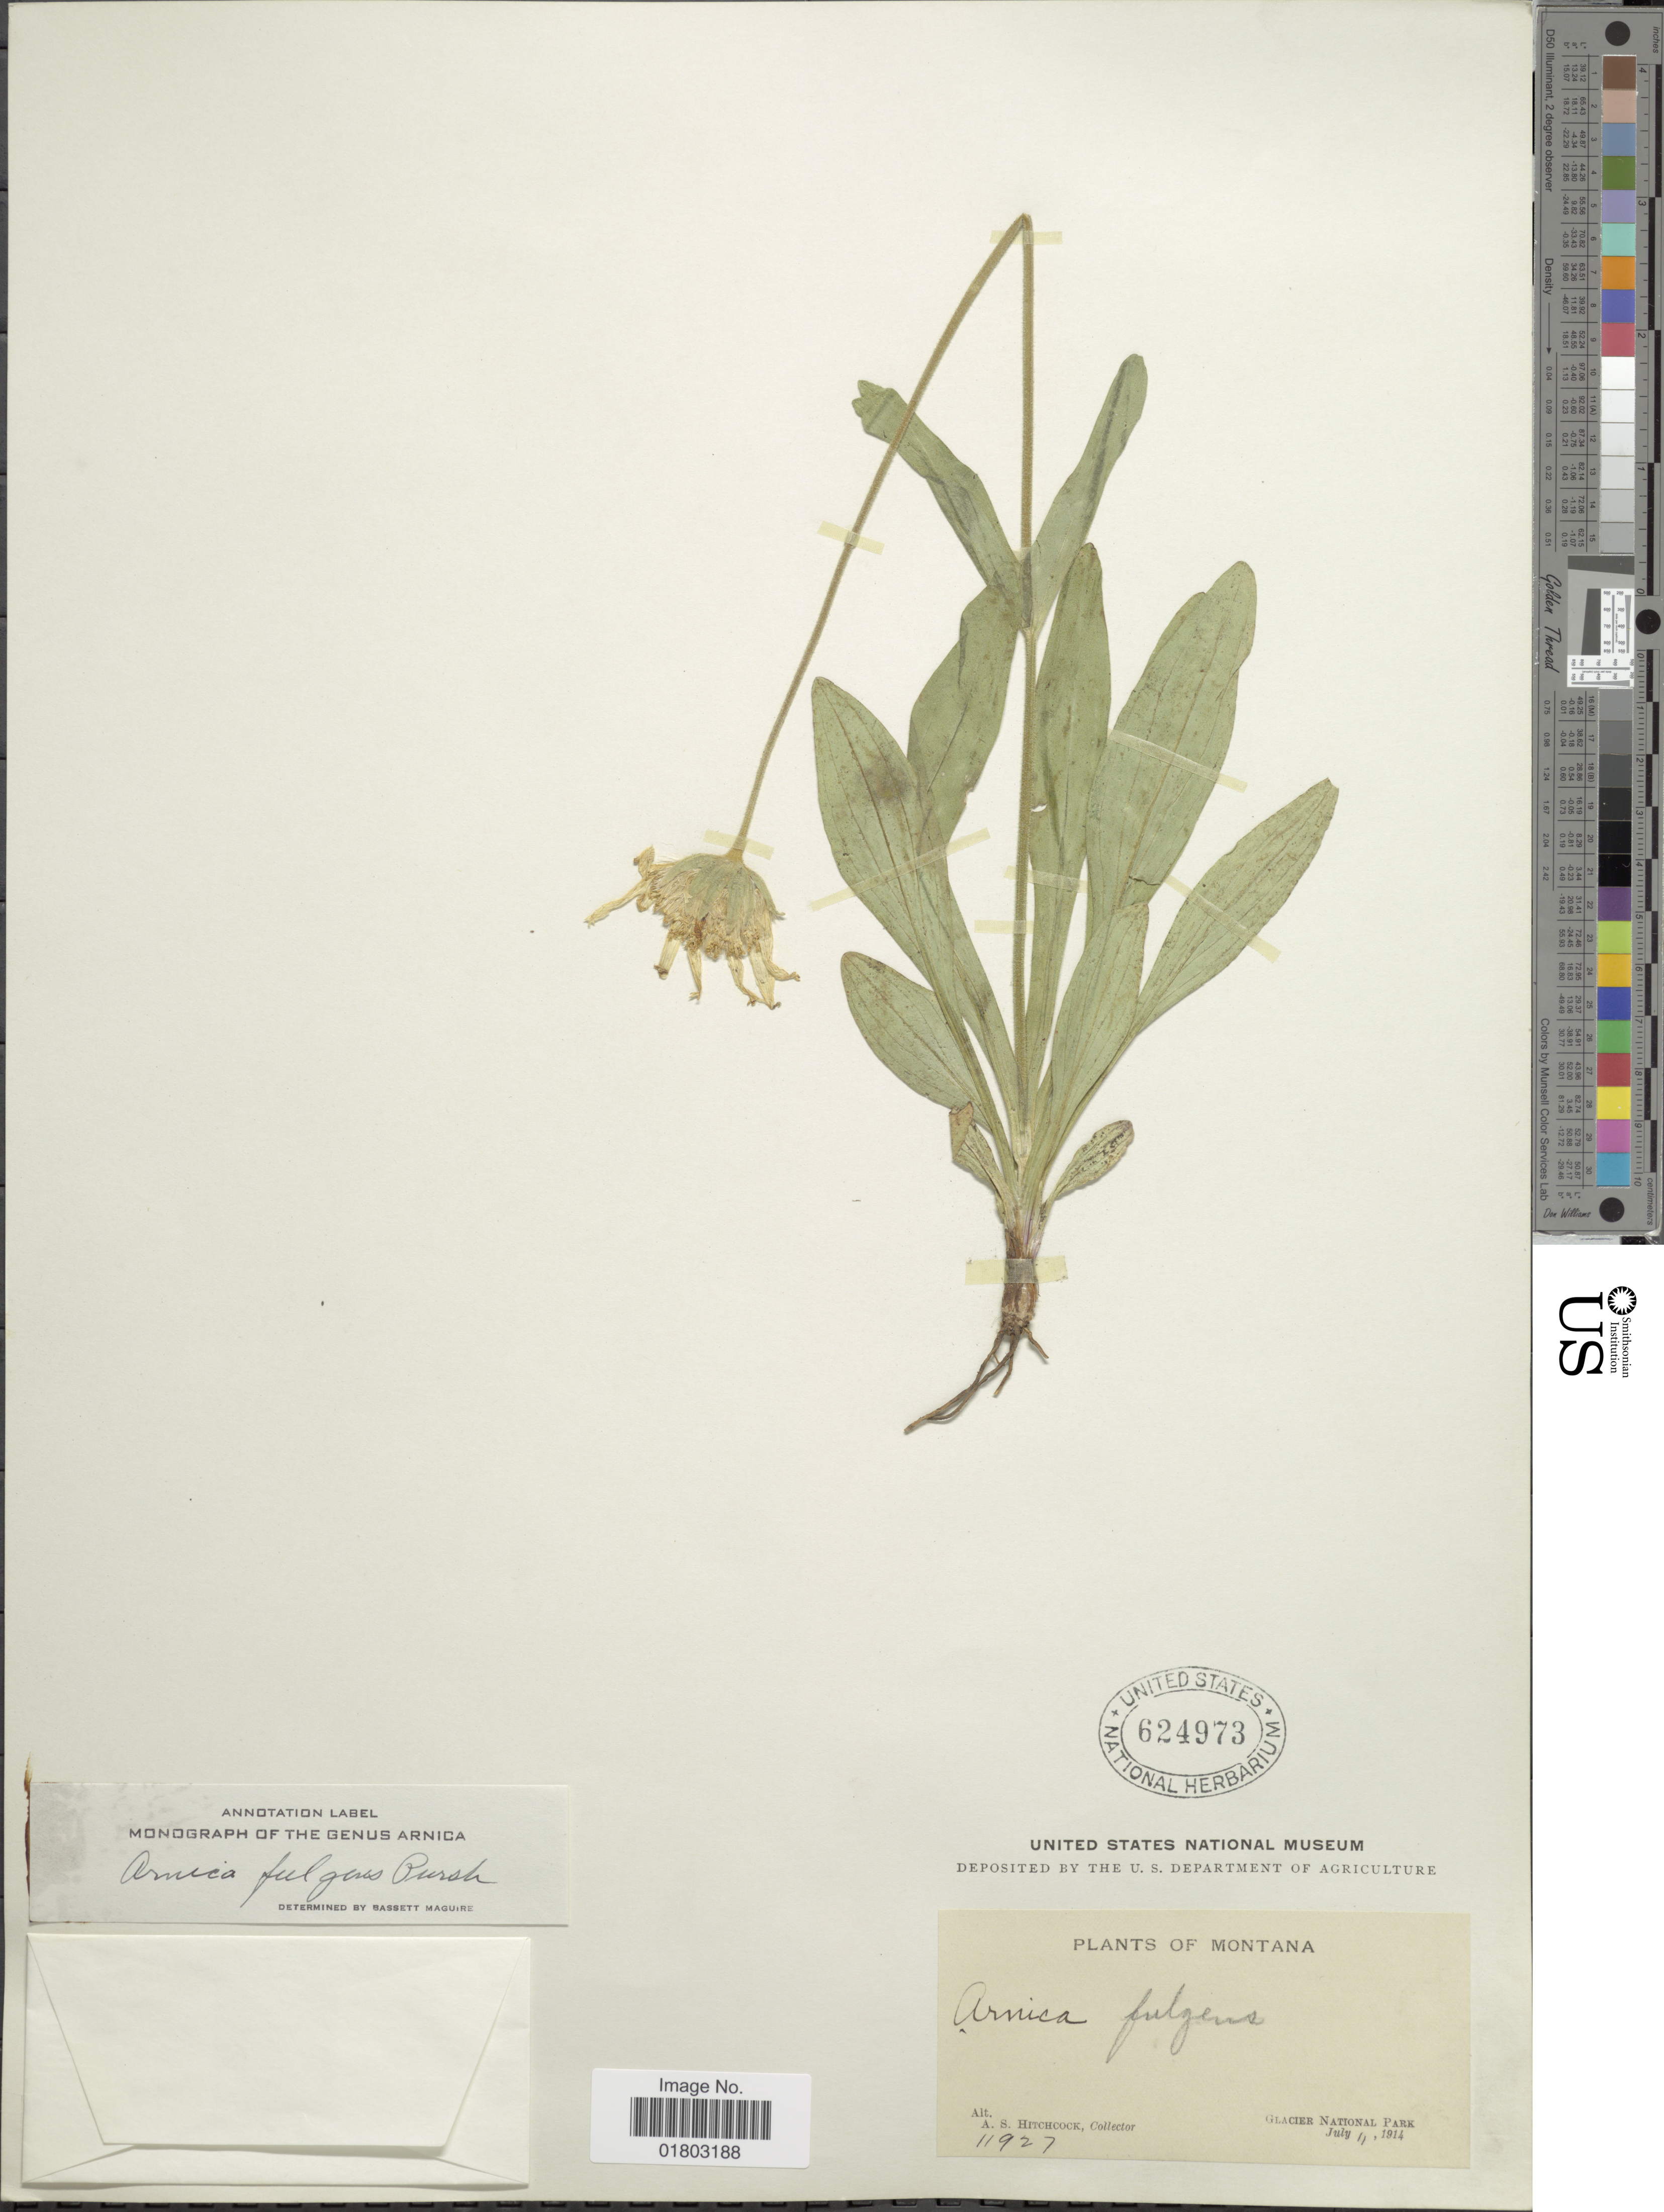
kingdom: Plantae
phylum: Tracheophyta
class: Magnoliopsida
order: Asterales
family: Asteraceae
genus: Arnica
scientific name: Arnica fulgens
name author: Pursh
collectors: A. S. Hitchcock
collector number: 11927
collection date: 1914-07-11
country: United States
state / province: Montana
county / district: Flathead / Glacier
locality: Glacier National Park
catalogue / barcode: US 624973